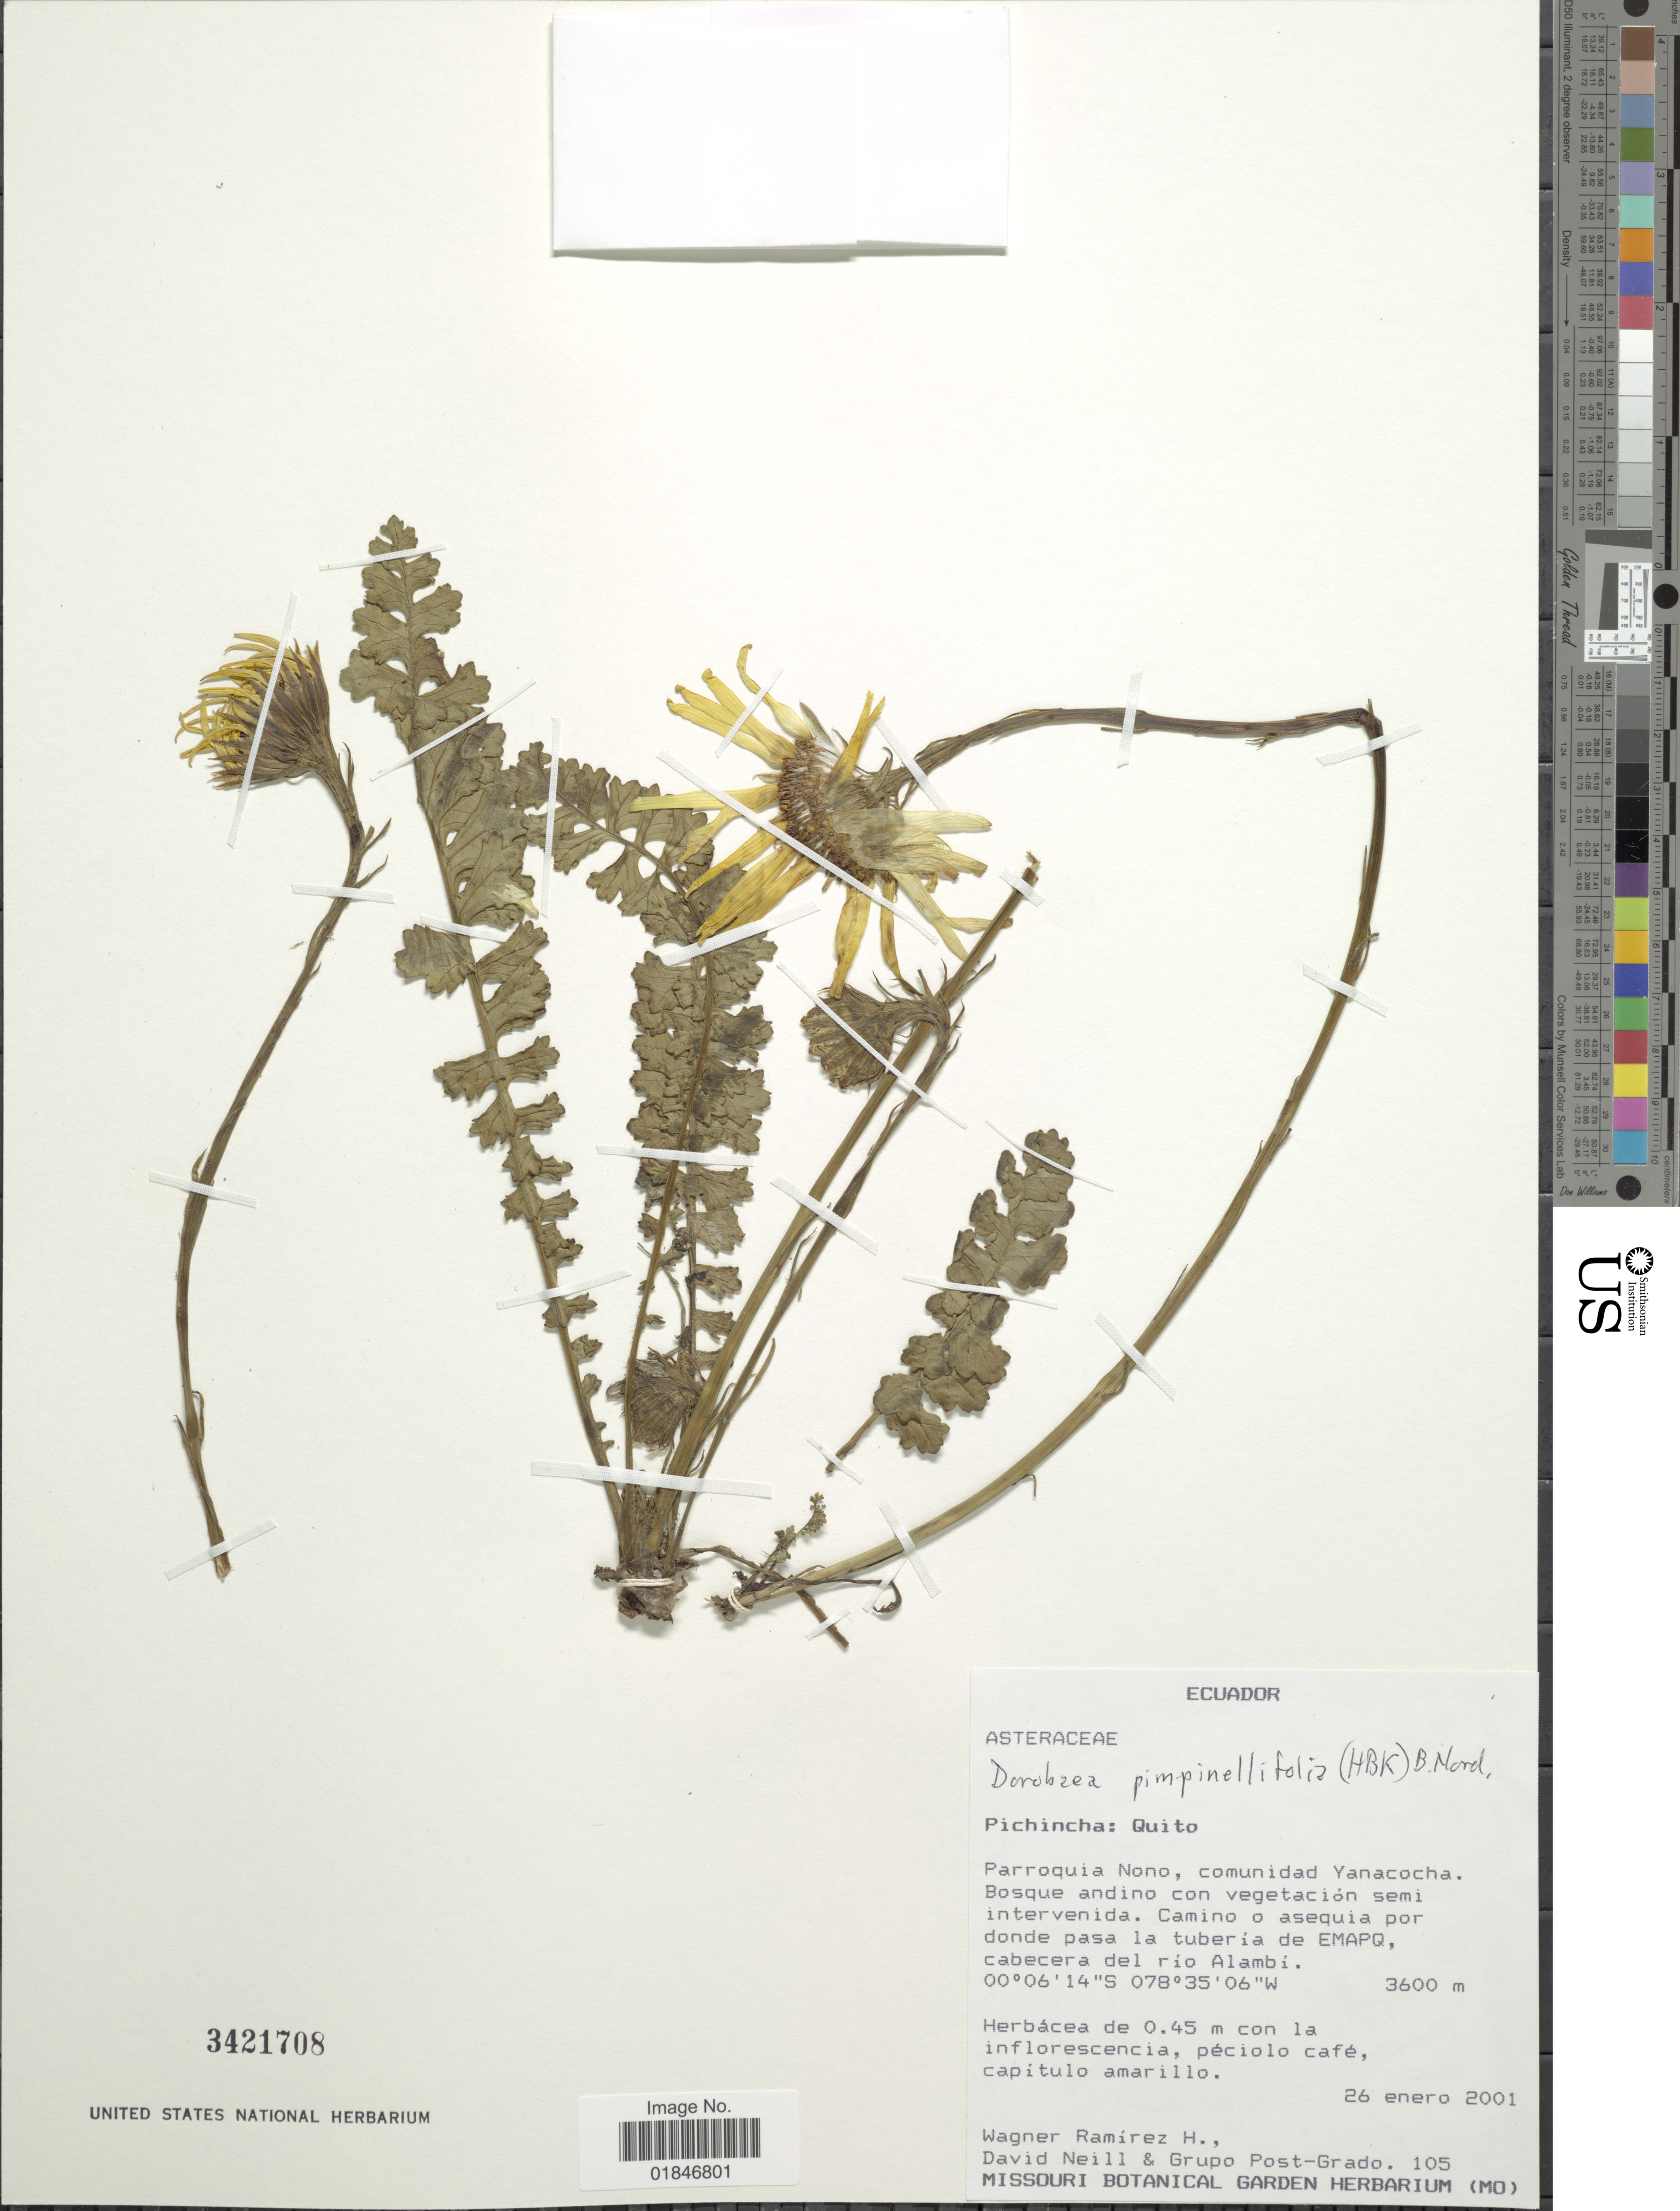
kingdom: Plantae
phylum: Tracheophyta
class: Magnoliopsida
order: Asterales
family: Asteraceae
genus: Dorobaea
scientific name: Dorobaea pimpinellifolia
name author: (Kunth) B. Nord.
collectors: W. Ramírez H., D. Neill & Grupo Post Grad.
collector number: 105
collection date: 2001-01-26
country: Ecuador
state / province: Pichincha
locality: Pichincha: Quito. Parroquia Nono, comunidad Yanacocha Bosque andino con vegetacio semi intervenida.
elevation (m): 3600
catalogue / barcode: US 3421708